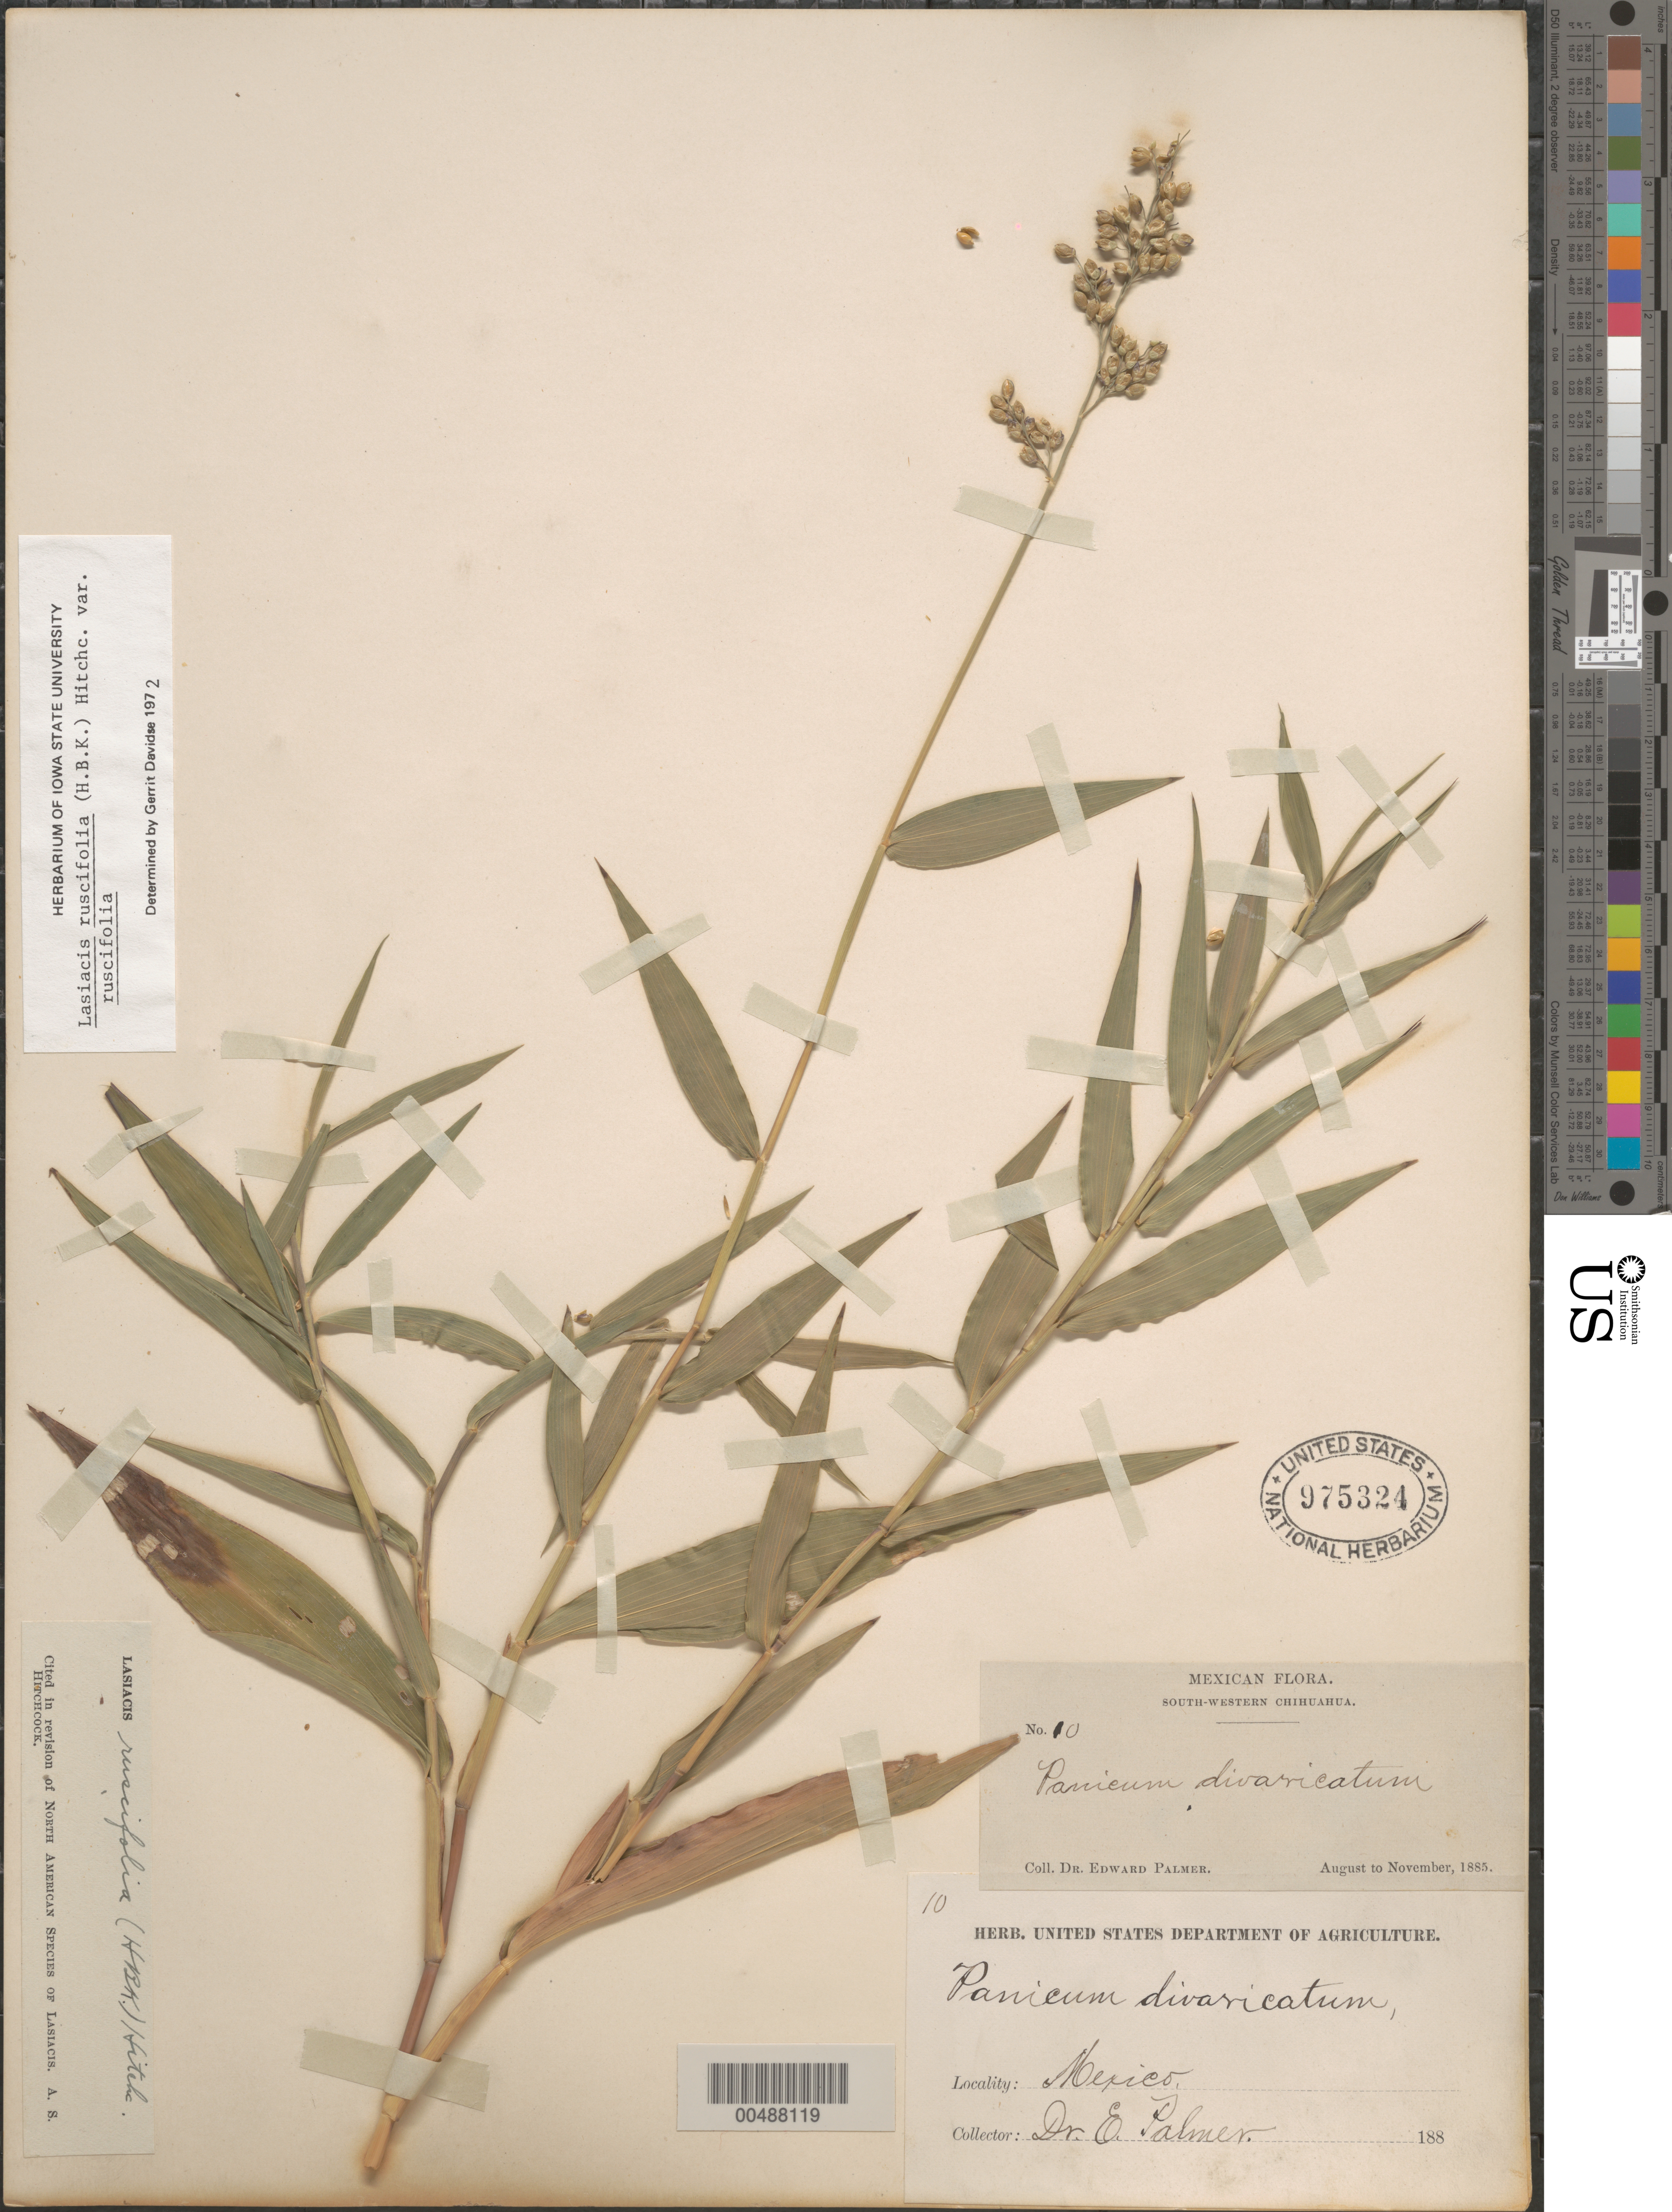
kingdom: Plantae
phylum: Tracheophyta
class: Liliopsida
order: Poales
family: Poaceae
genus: Lasiacis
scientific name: Lasiacis ruscifolia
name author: (Kunth) Hitchc.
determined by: Davidse, Gerrit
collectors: E. Palmer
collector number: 10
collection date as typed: Aug 1885 to Nov 1885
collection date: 1885-08/1885-11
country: Mexico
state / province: Chihuahua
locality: South-western Chihuahua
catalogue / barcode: US 975324